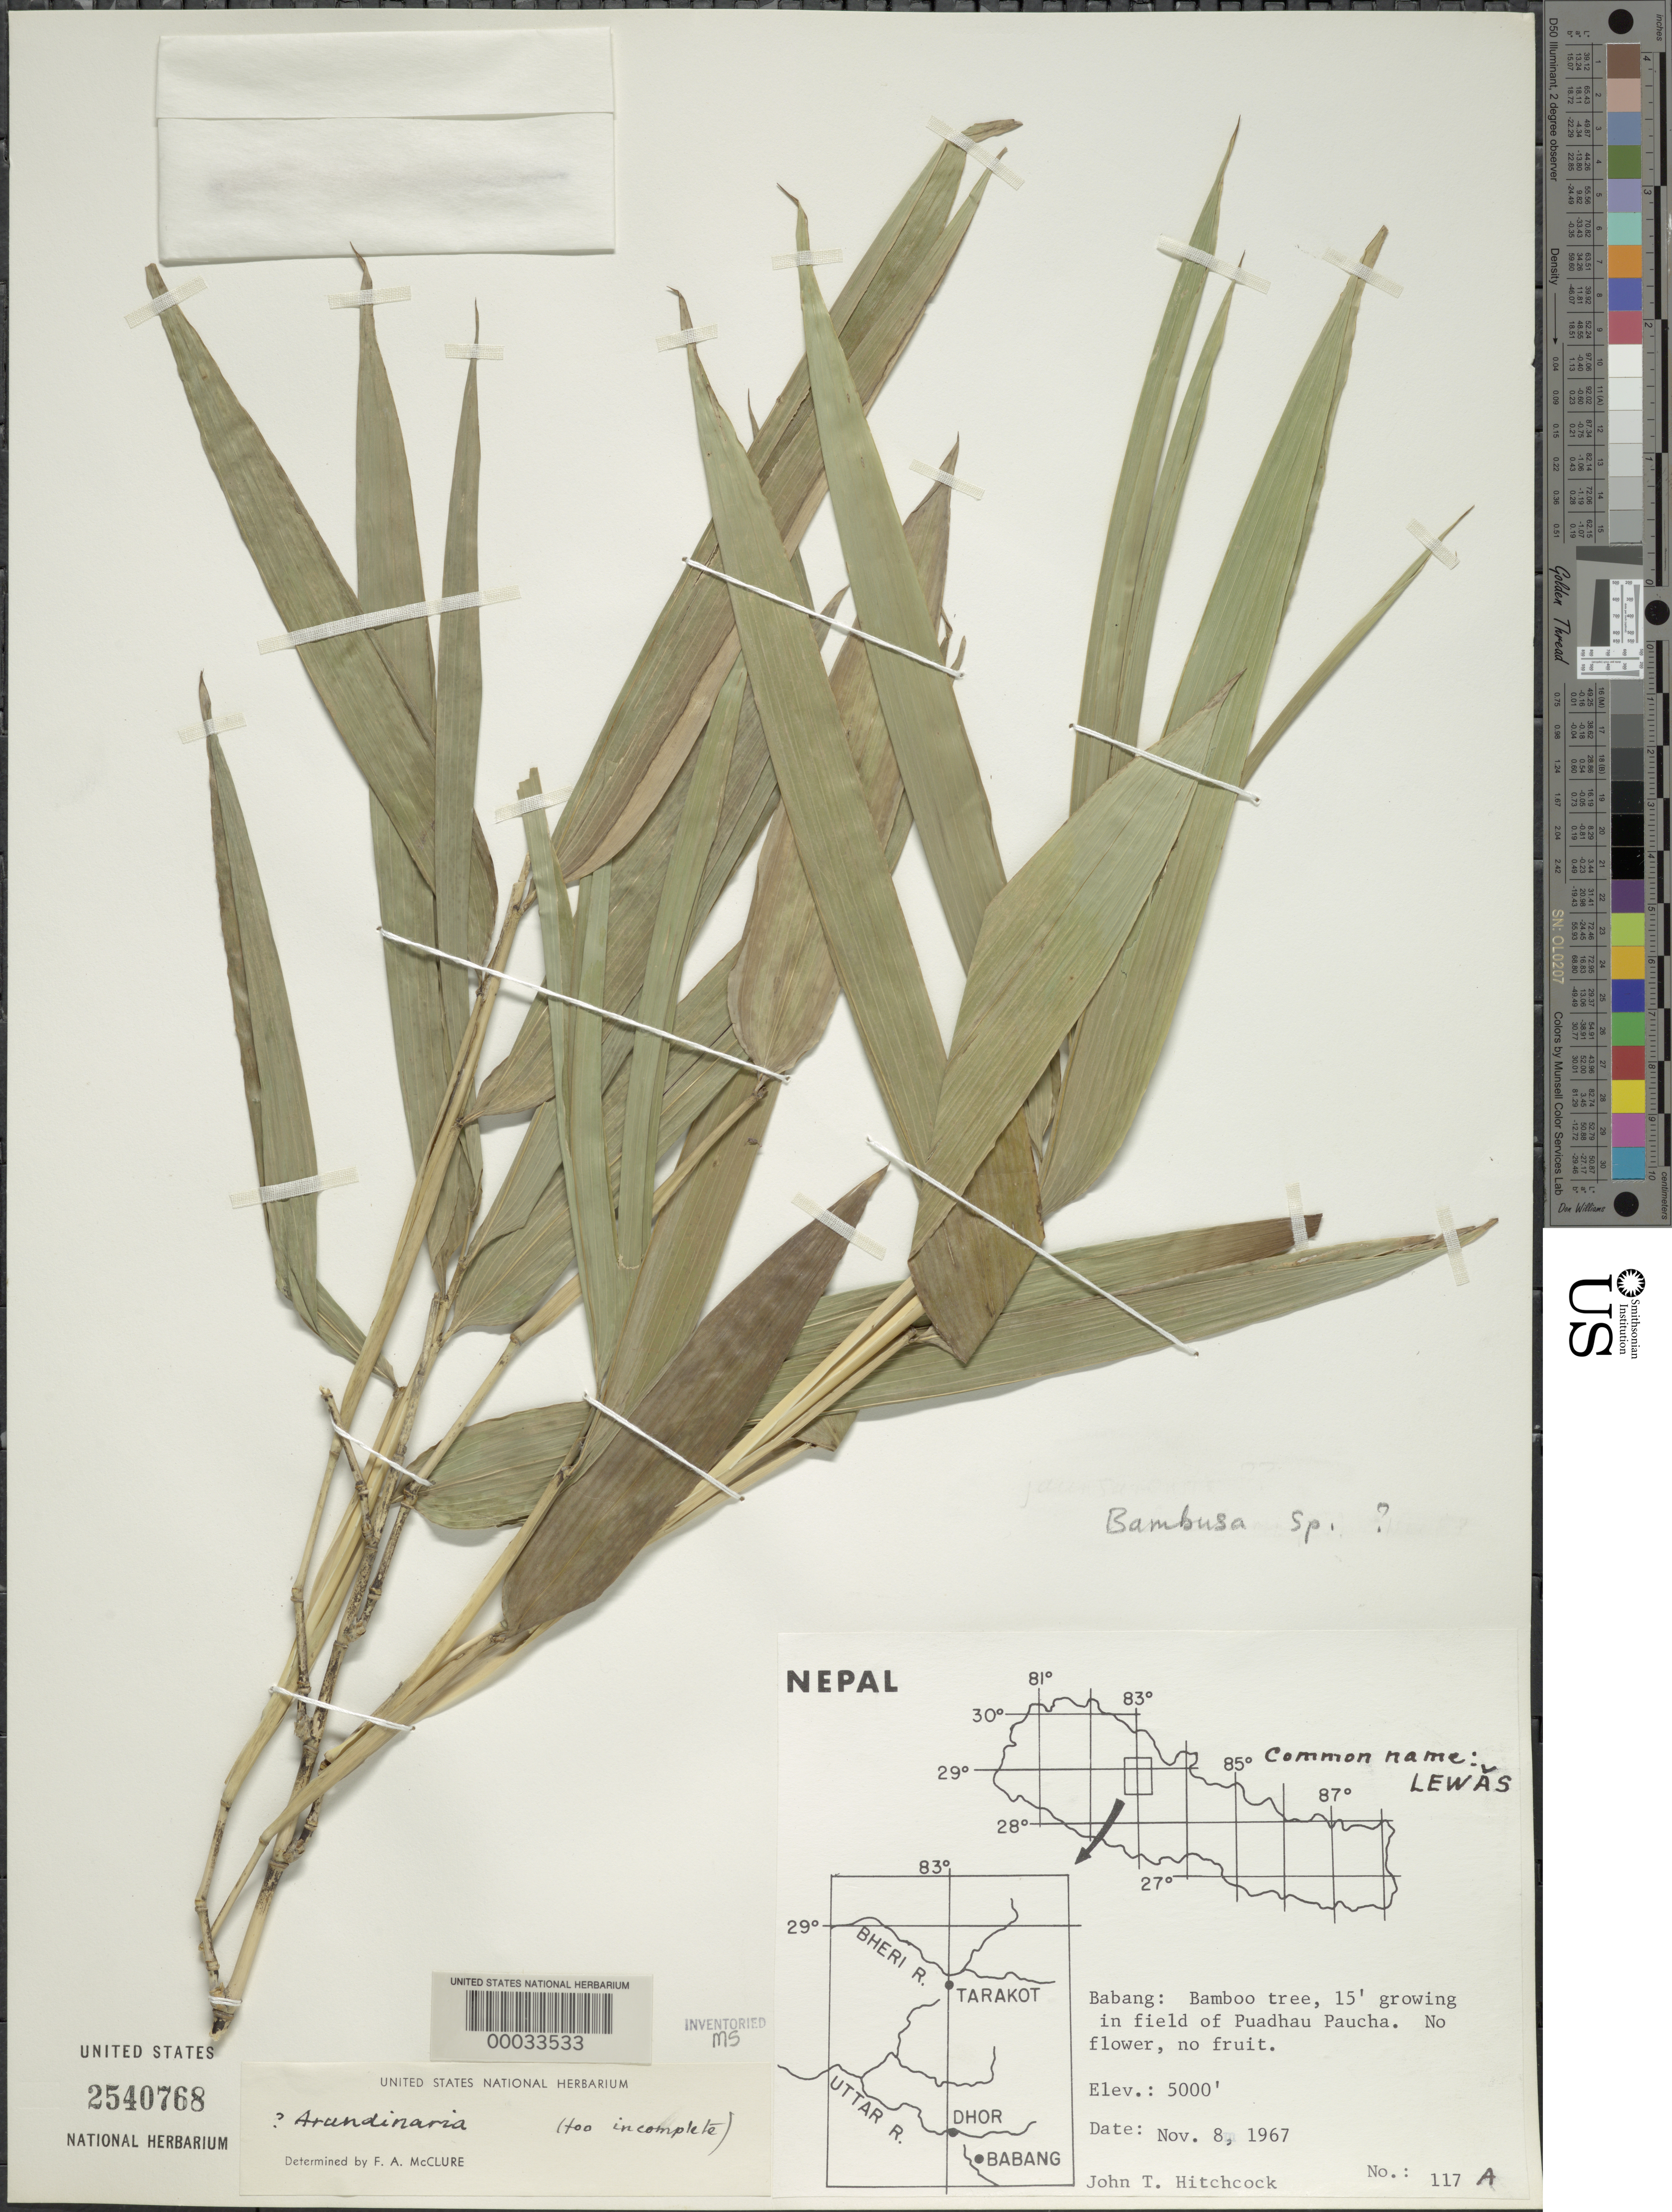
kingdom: Plantae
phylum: Tracheophyta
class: Liliopsida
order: Poales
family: Poaceae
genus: Bambusa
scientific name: Bambusa sp.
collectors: J. T. Hitchcock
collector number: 117 A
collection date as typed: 08 Nov 1967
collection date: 1967-11-08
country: Nepal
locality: Babang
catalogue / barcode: US 2540768